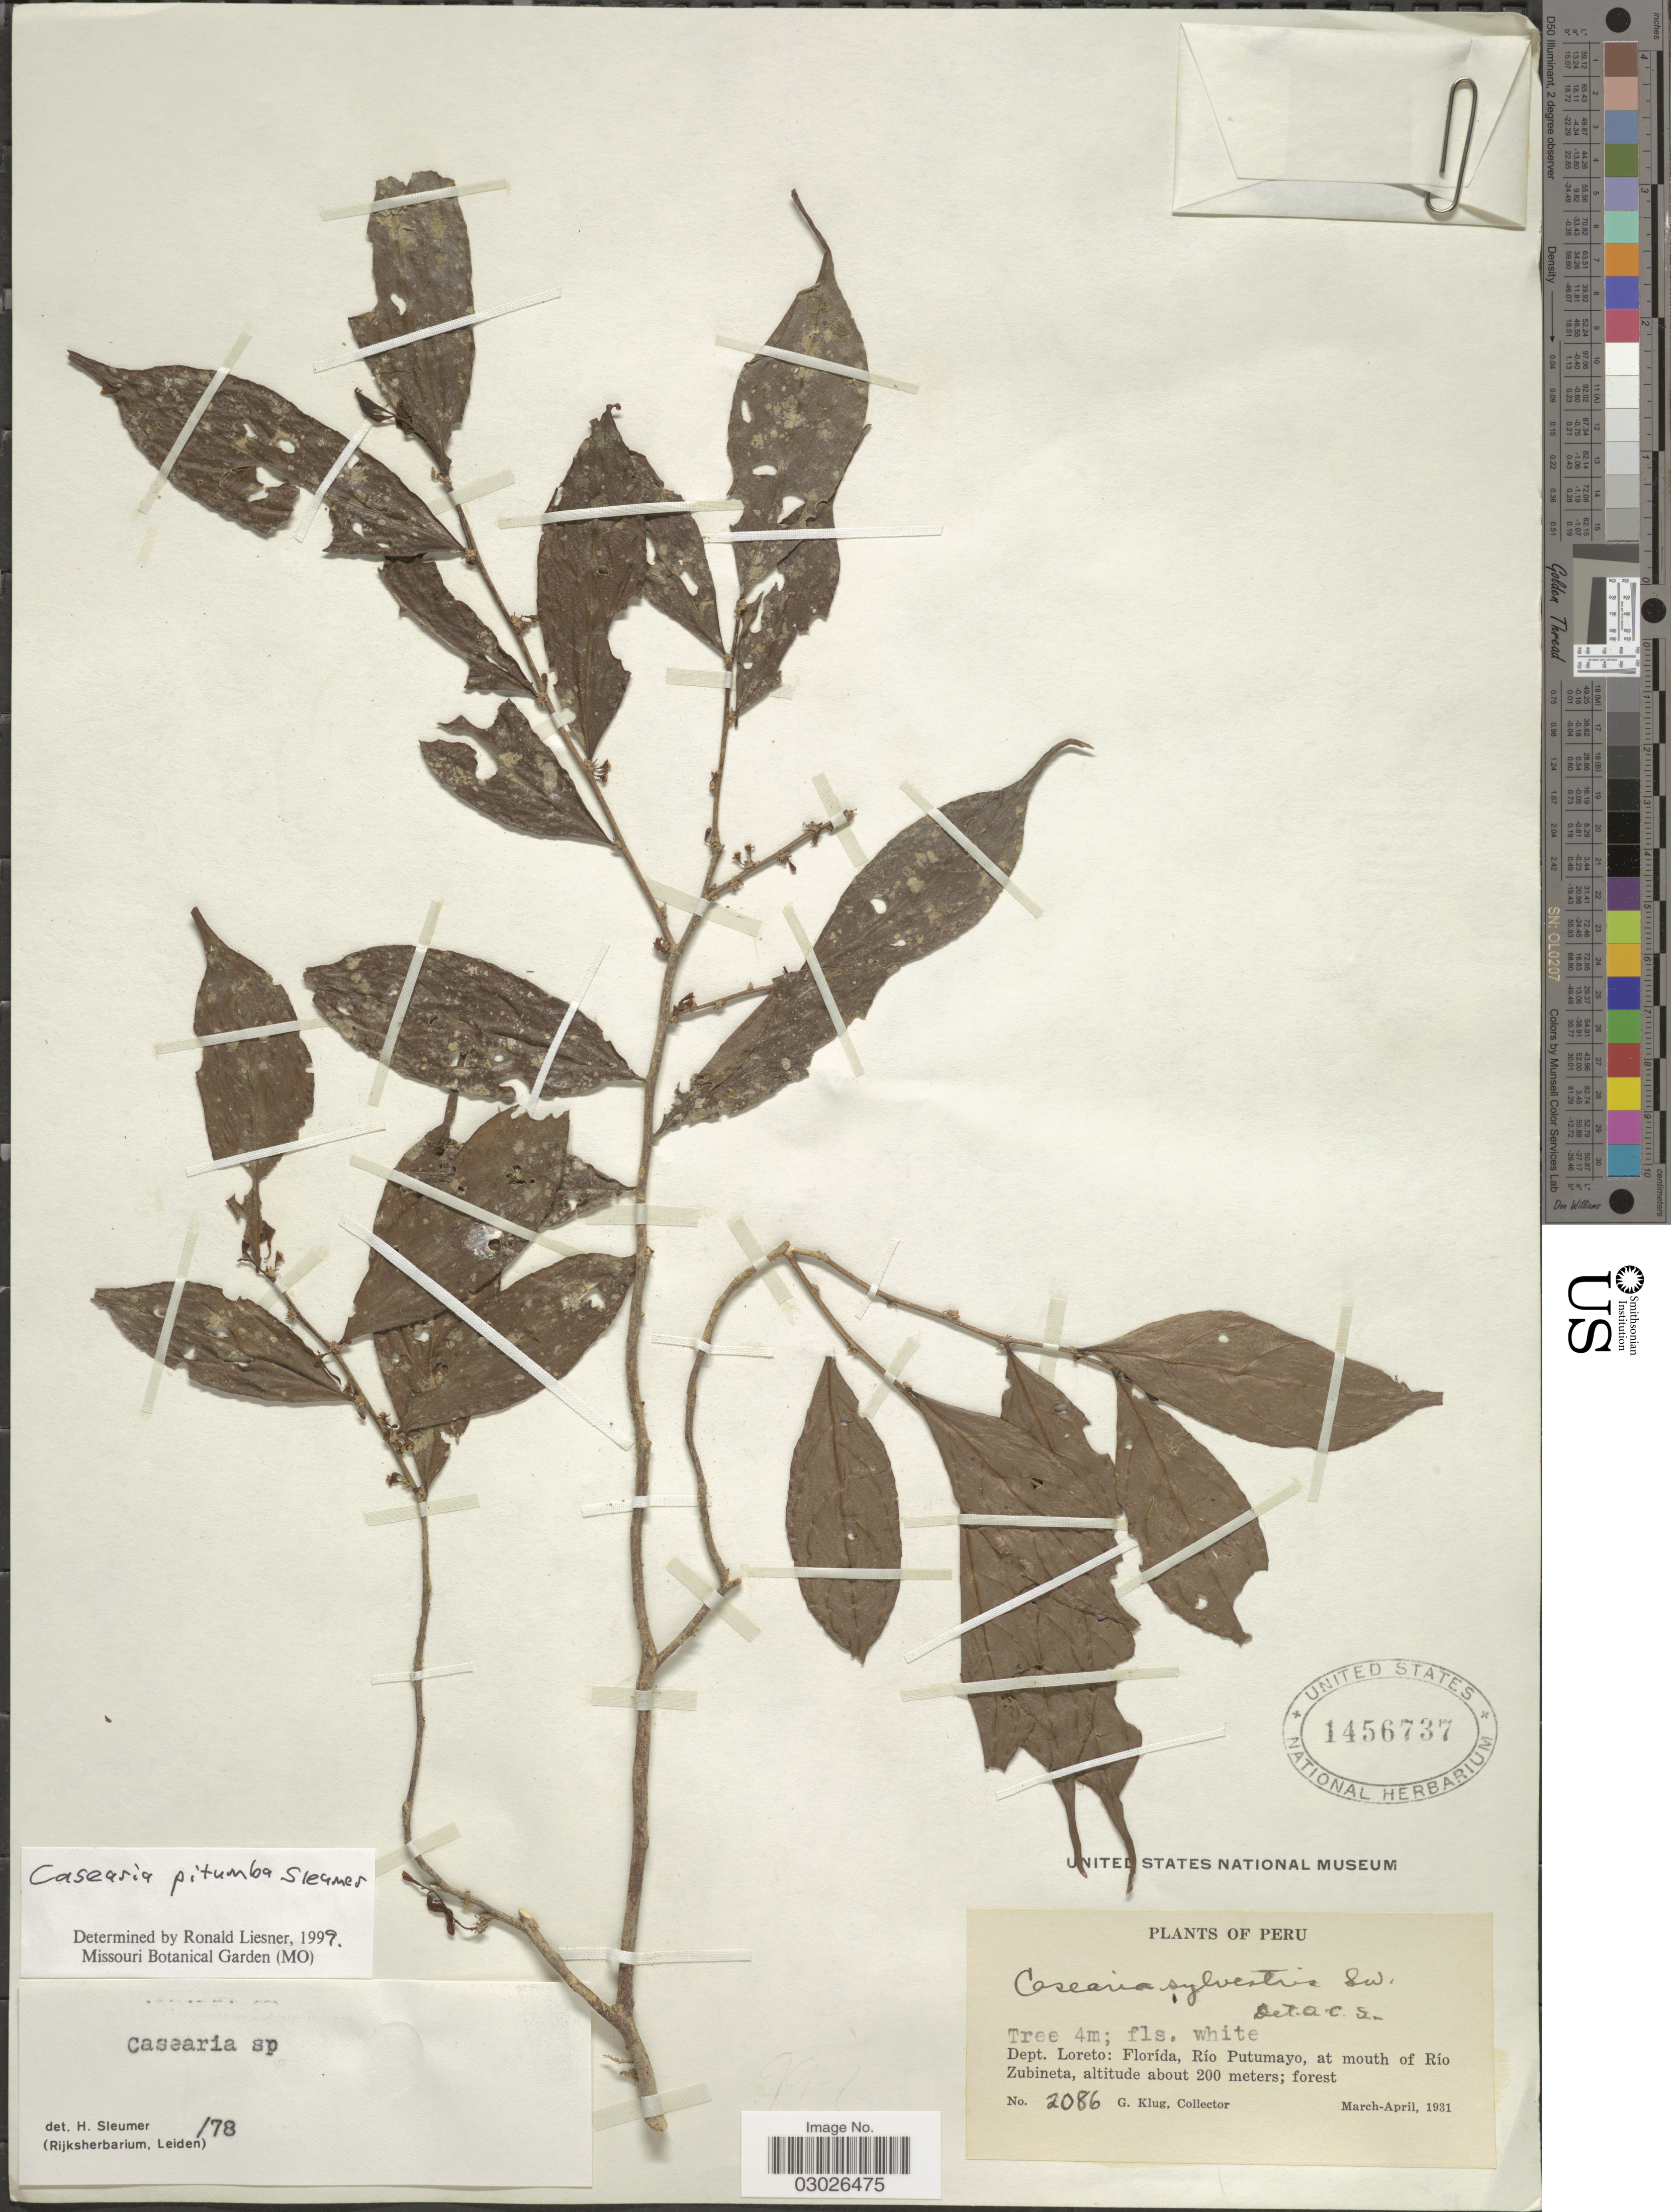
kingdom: Plantae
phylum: Tracheophyta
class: Magnoliopsida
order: Malpighiales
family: Salicaceae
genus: Casearia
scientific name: Casearia pitumba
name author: Sleumer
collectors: G. Klug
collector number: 2086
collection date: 1931-03/1931-04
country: Peru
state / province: Loreto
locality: Dept. Loreto: Florída, Río Putumayo, at mouth of Río Zubineta.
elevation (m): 200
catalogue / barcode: US 1456737